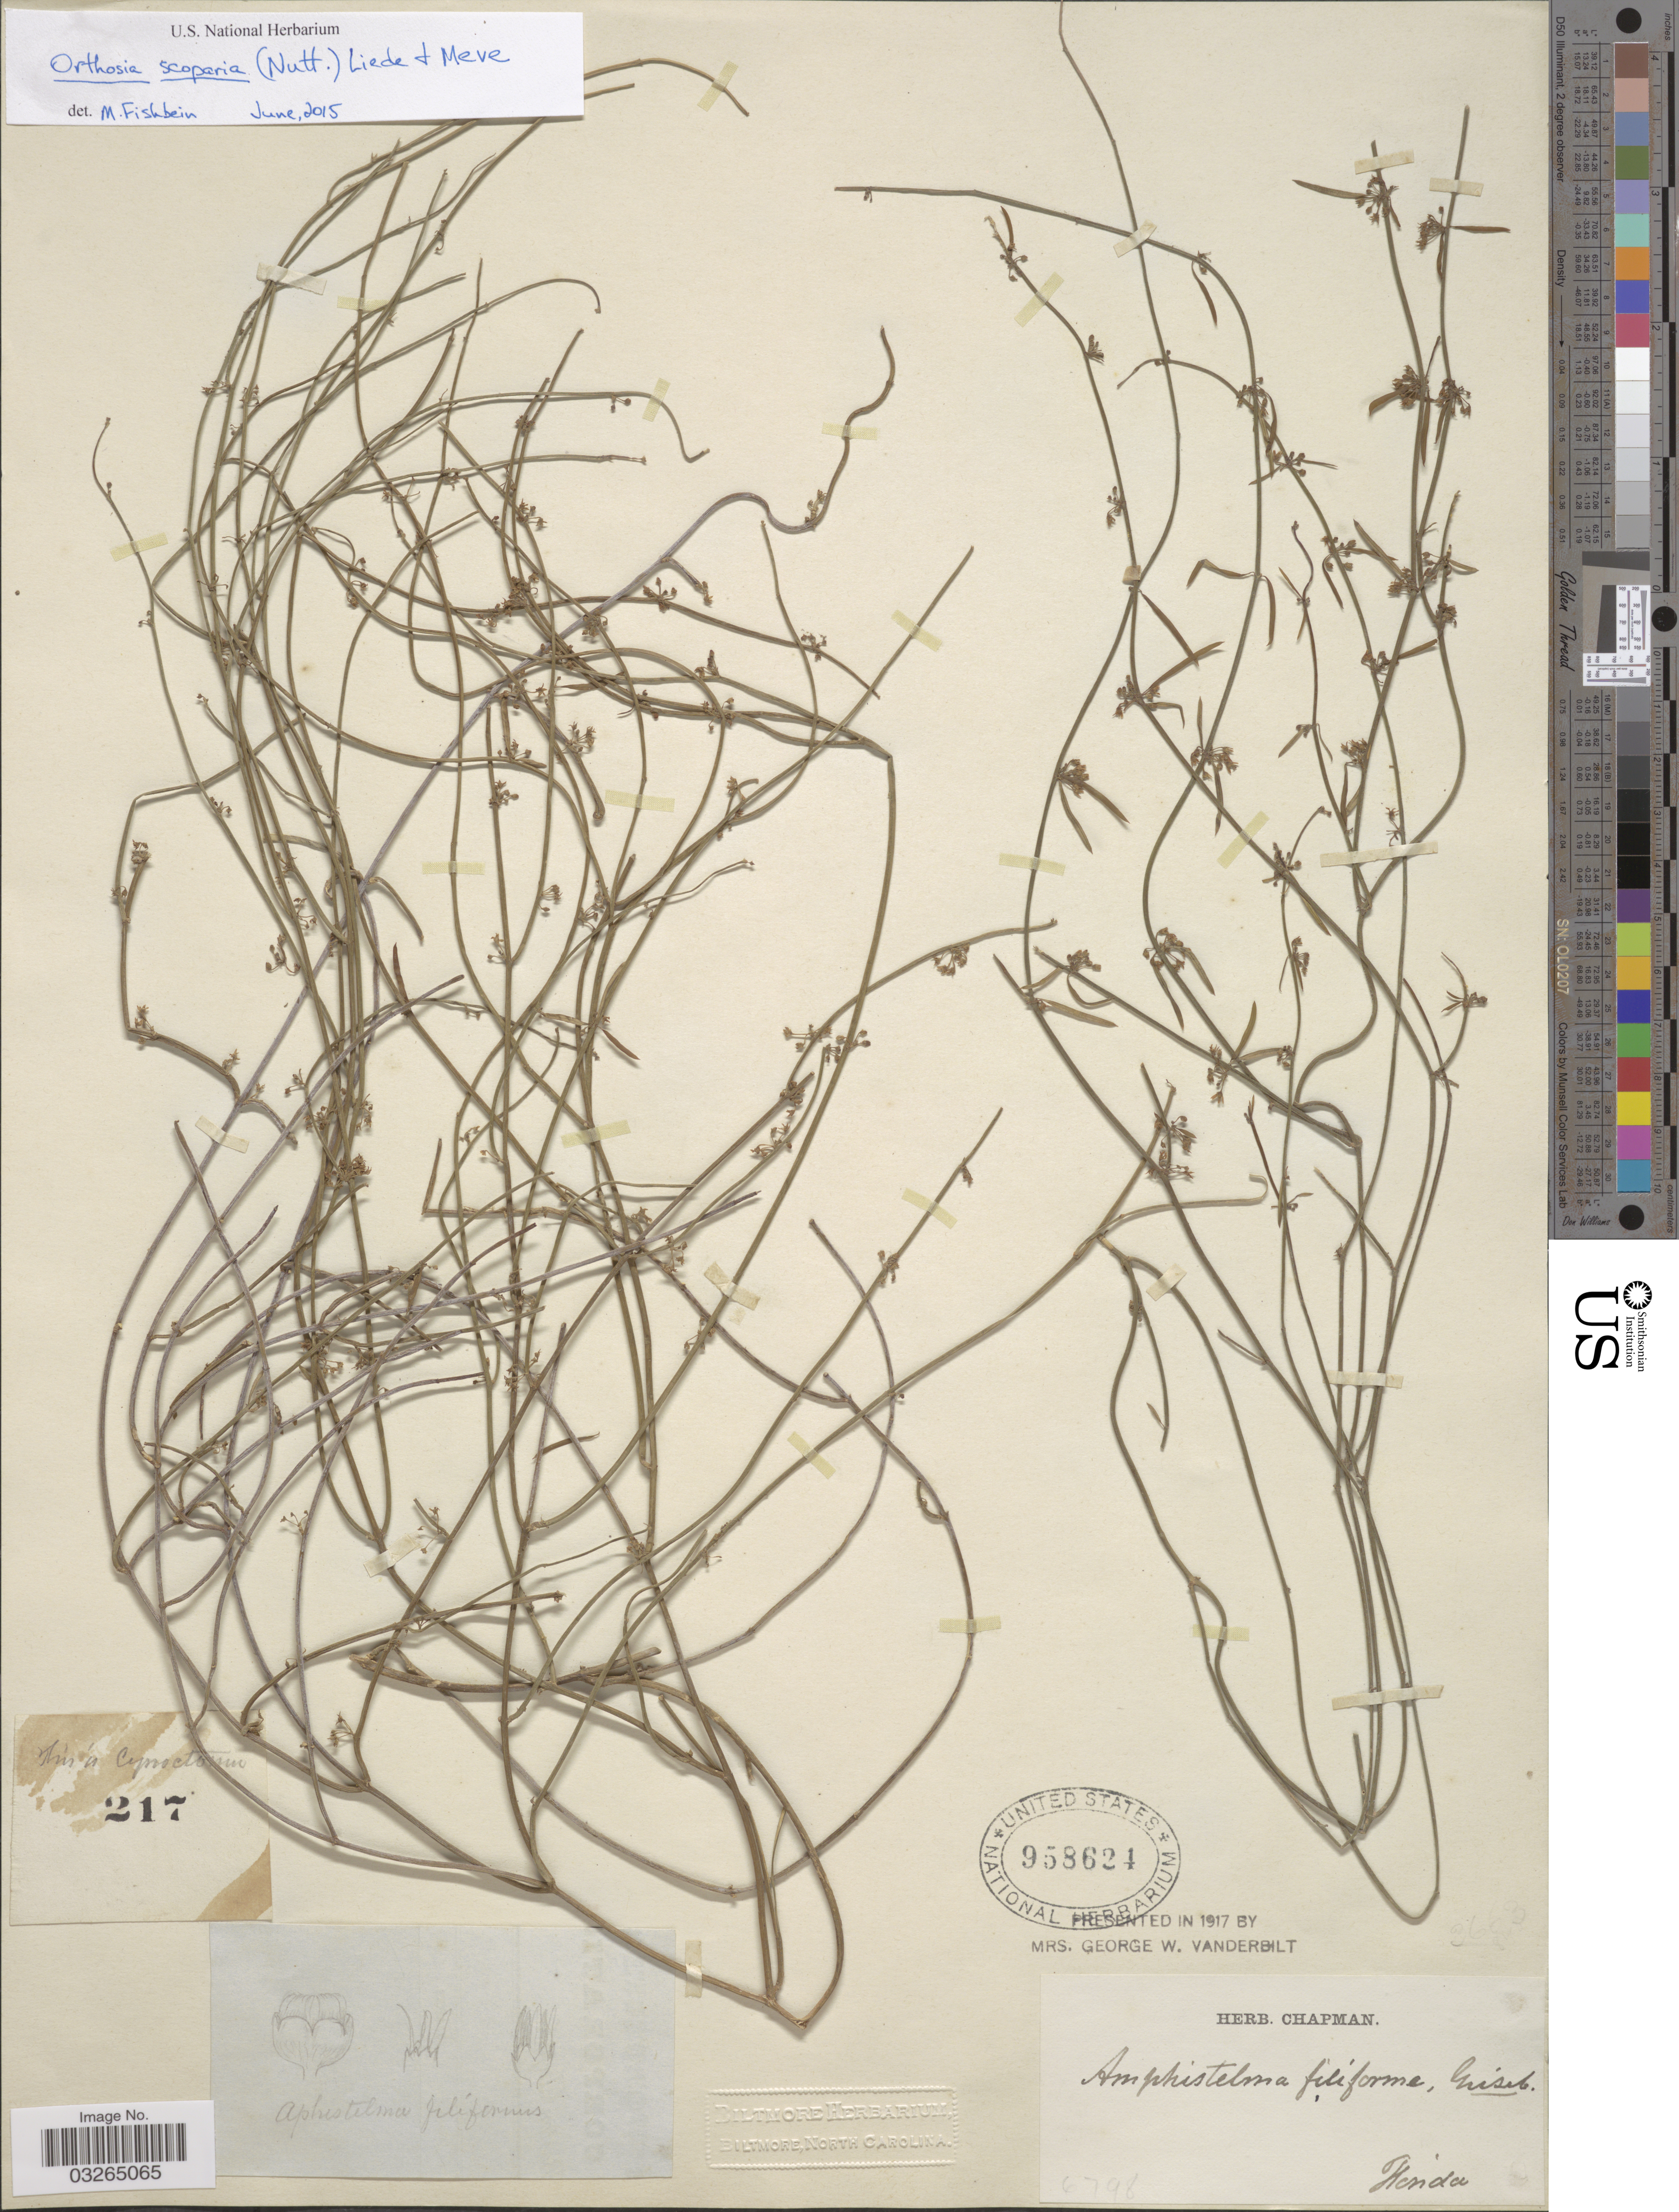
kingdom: Plantae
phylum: Tracheophyta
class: Magnoliopsida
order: Gentianales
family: Apocynaceae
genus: Orthosia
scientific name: Orthosia scoparia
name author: (Nutt.) Liede & Meve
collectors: ex herb. Chapman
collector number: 217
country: United States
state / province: Florida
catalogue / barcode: US 958624